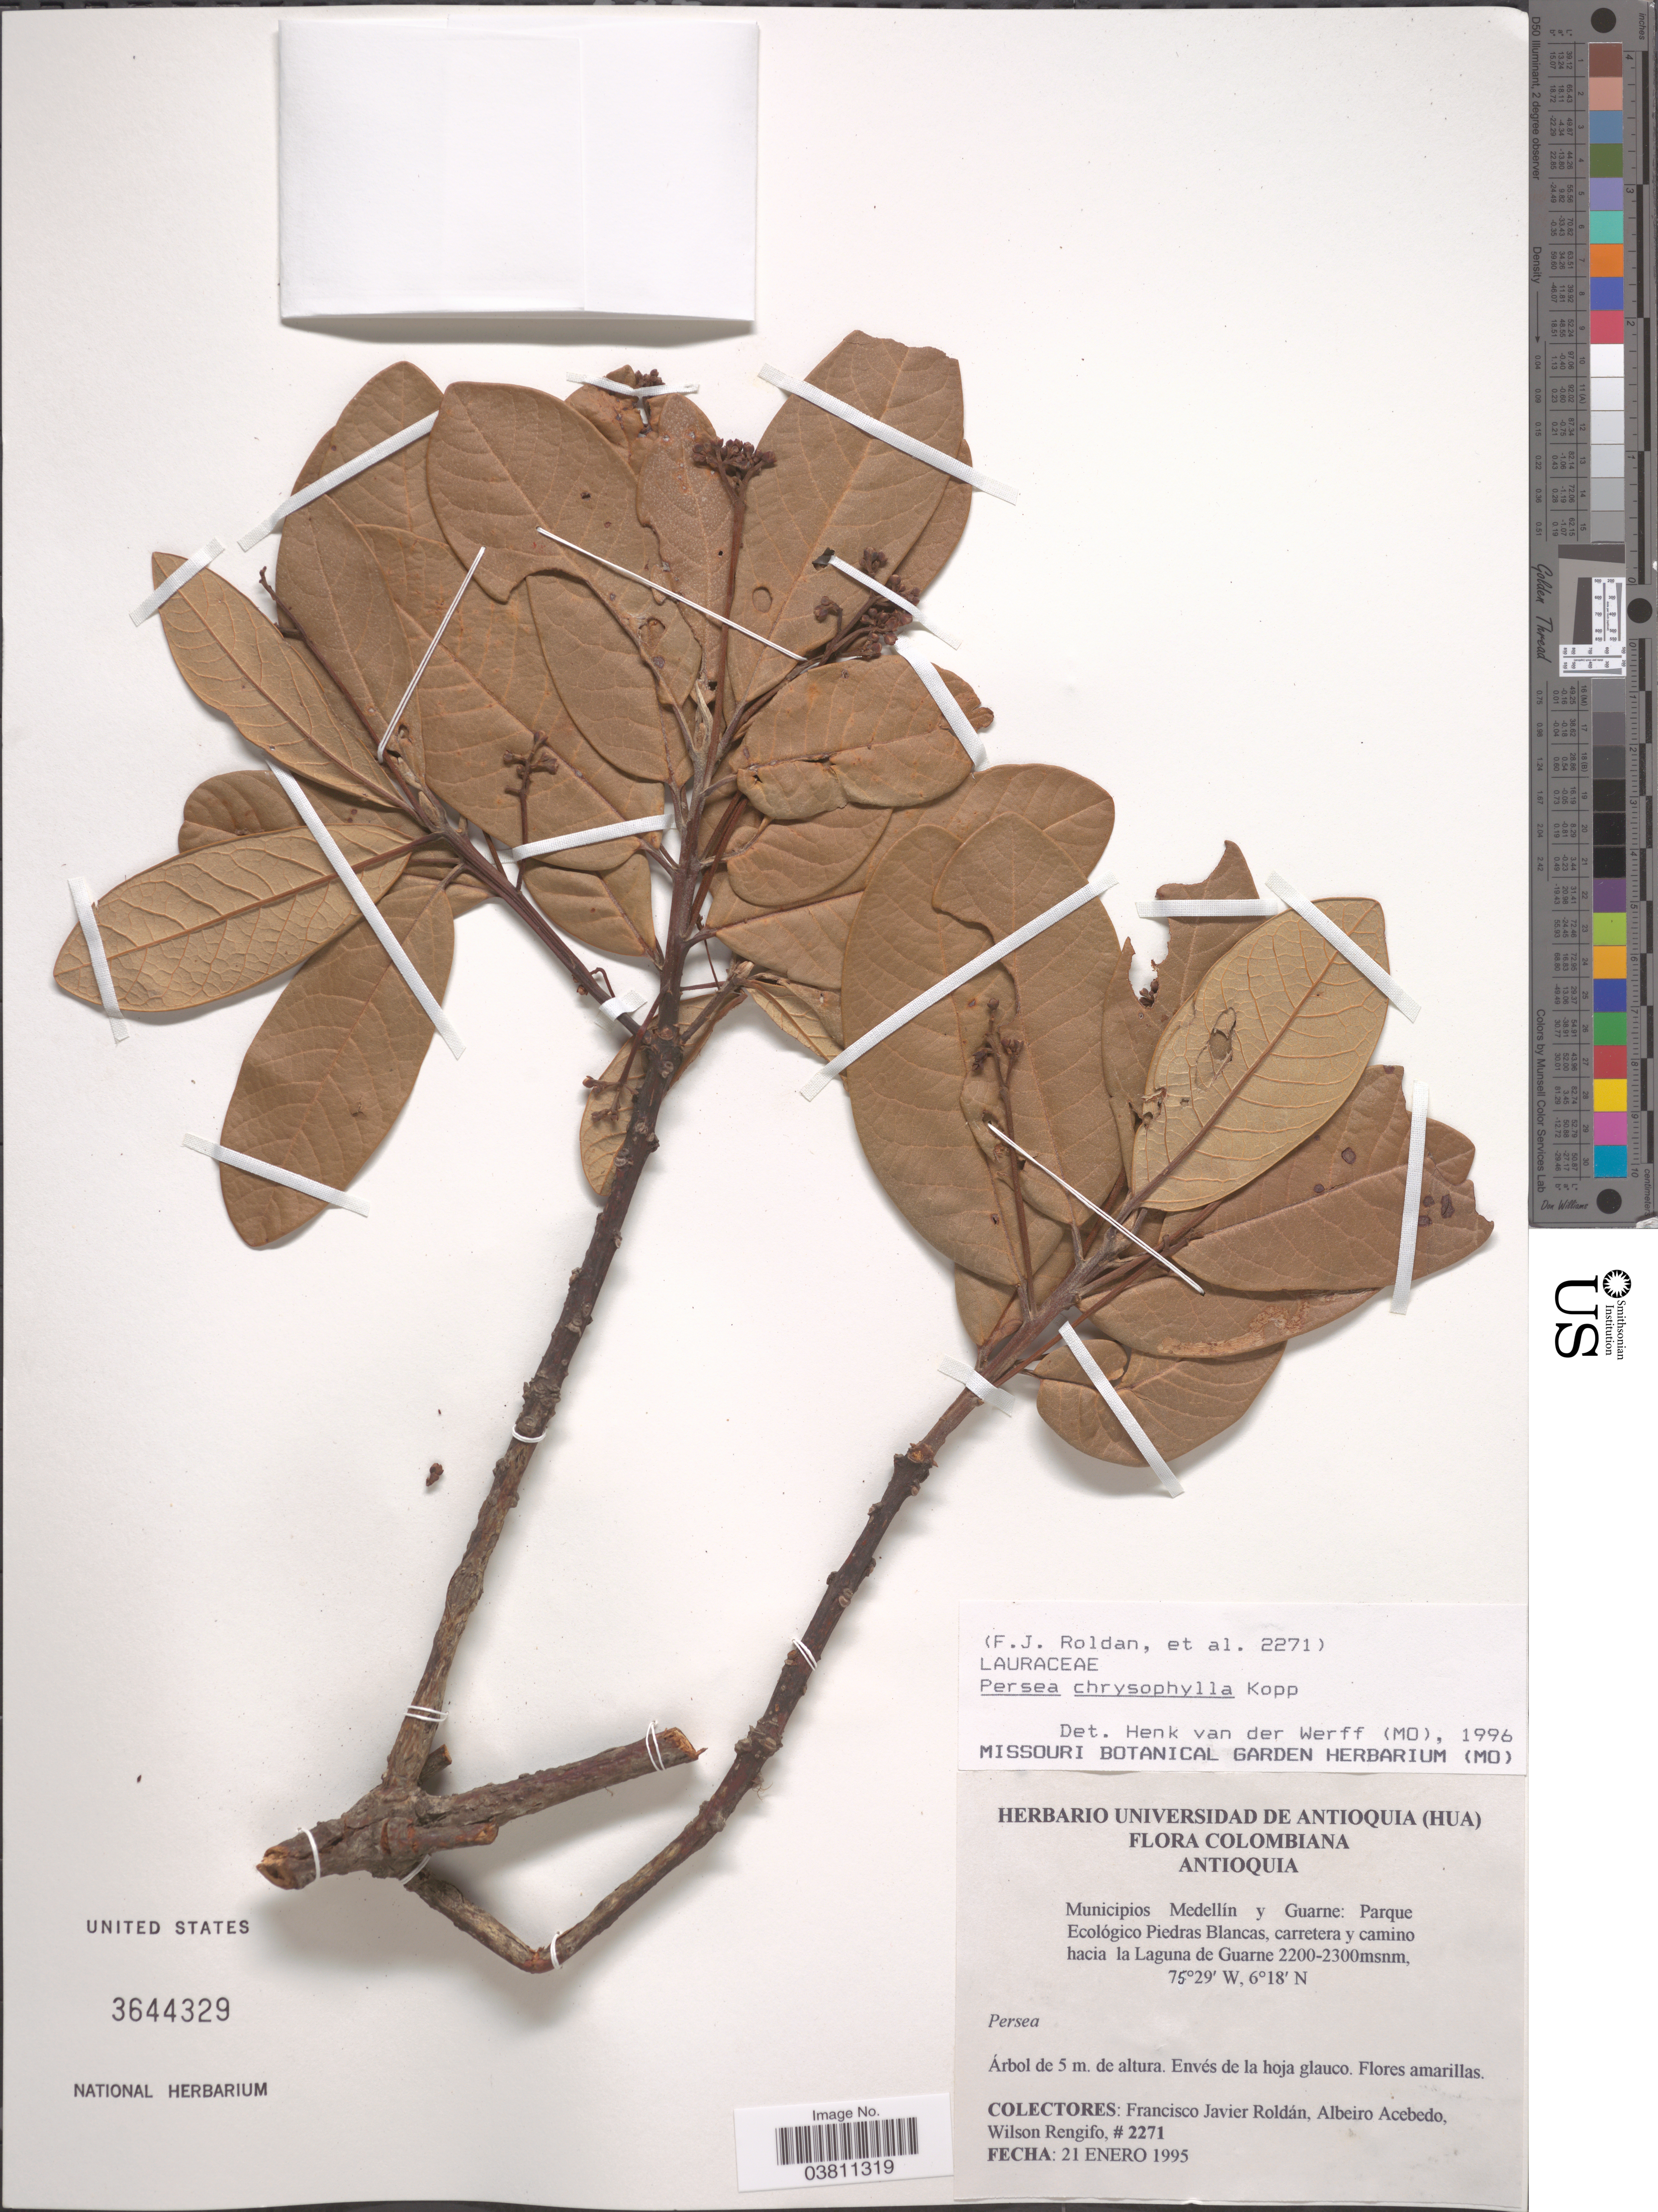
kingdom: Plantae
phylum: Tracheophyta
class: Magnoliopsida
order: Laurales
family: Lauraceae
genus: Persea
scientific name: Persea chrysophylla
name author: L.E. Kopp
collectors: F. J. Roldán, A. Acebedo & W. Rengifo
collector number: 2271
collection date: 1995-01-21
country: Colombia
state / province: Antioquia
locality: Municipios Medellín y Guarne: Parque Ecológico Piedras Blancas, carretera y camino hacia la Laguna de Guarne.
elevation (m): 2200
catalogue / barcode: US 3644329